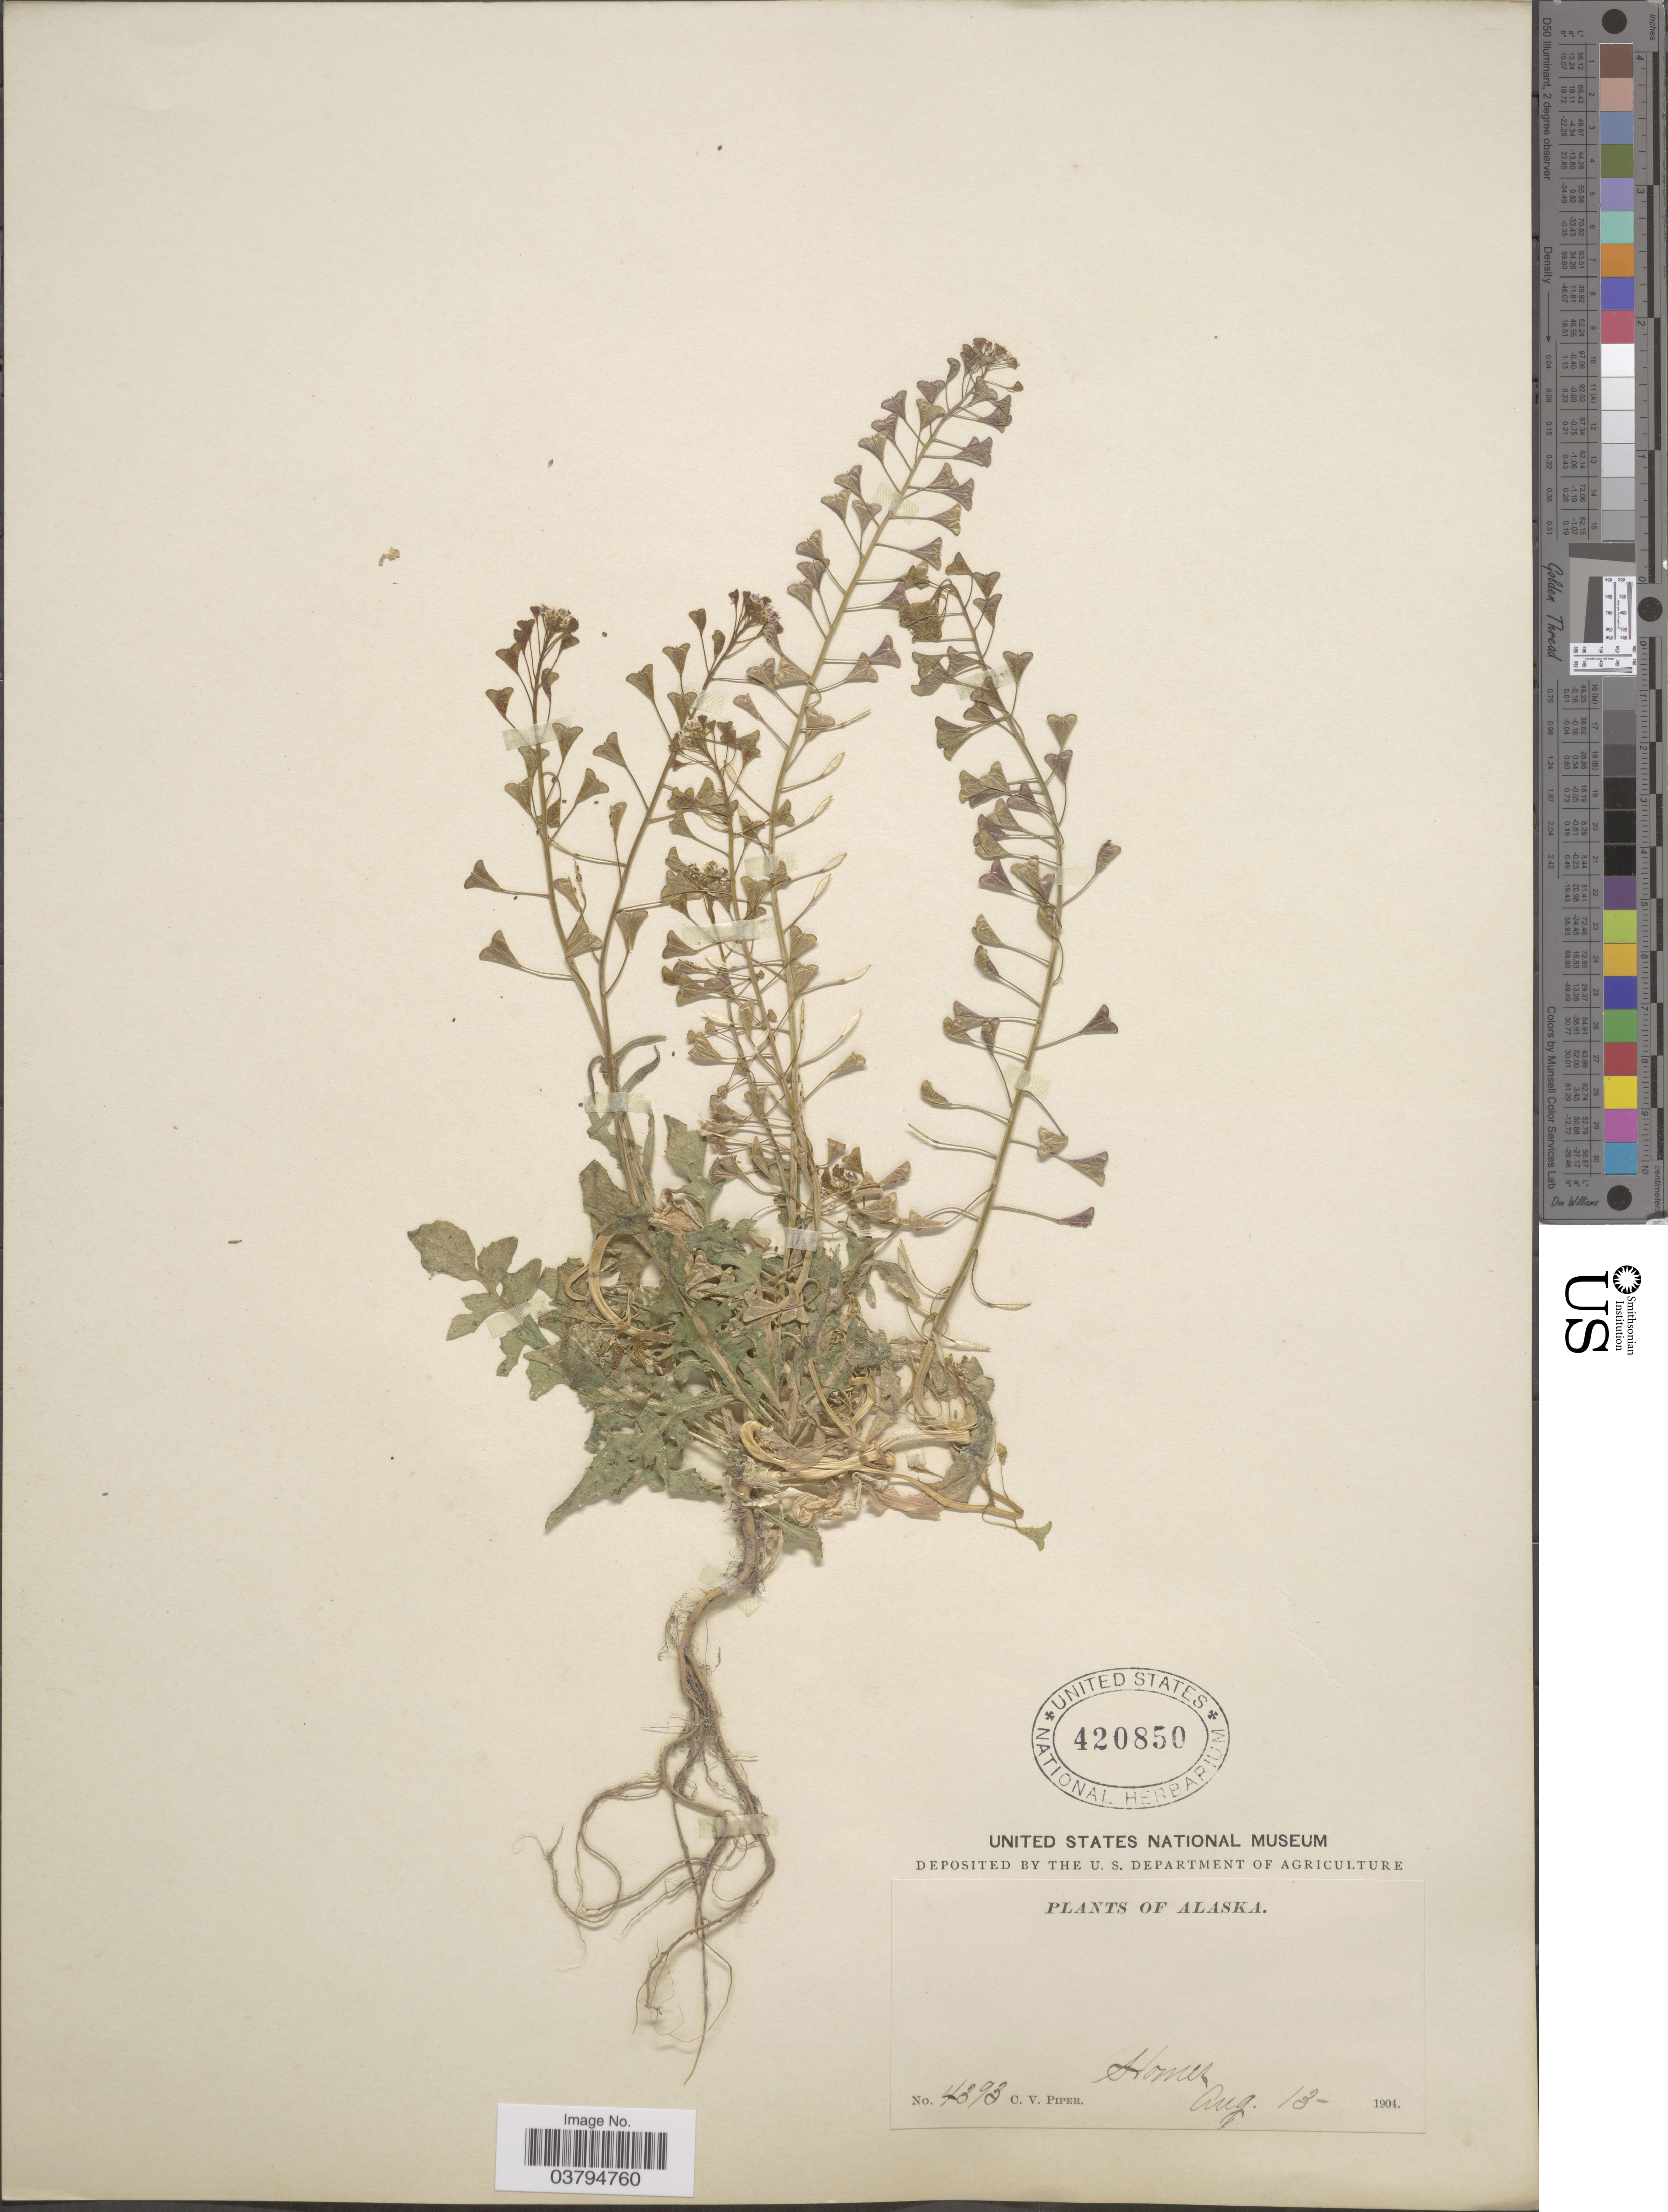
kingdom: Plantae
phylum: Tracheophyta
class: Magnoliopsida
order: Brassicales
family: Brassicaceae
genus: Capsella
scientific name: Capsella bursa-pastoris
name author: (L.) Medik.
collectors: C. V. Piper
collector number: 4393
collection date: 1904-08-13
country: United States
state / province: Alaska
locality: Homer.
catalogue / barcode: US 420850